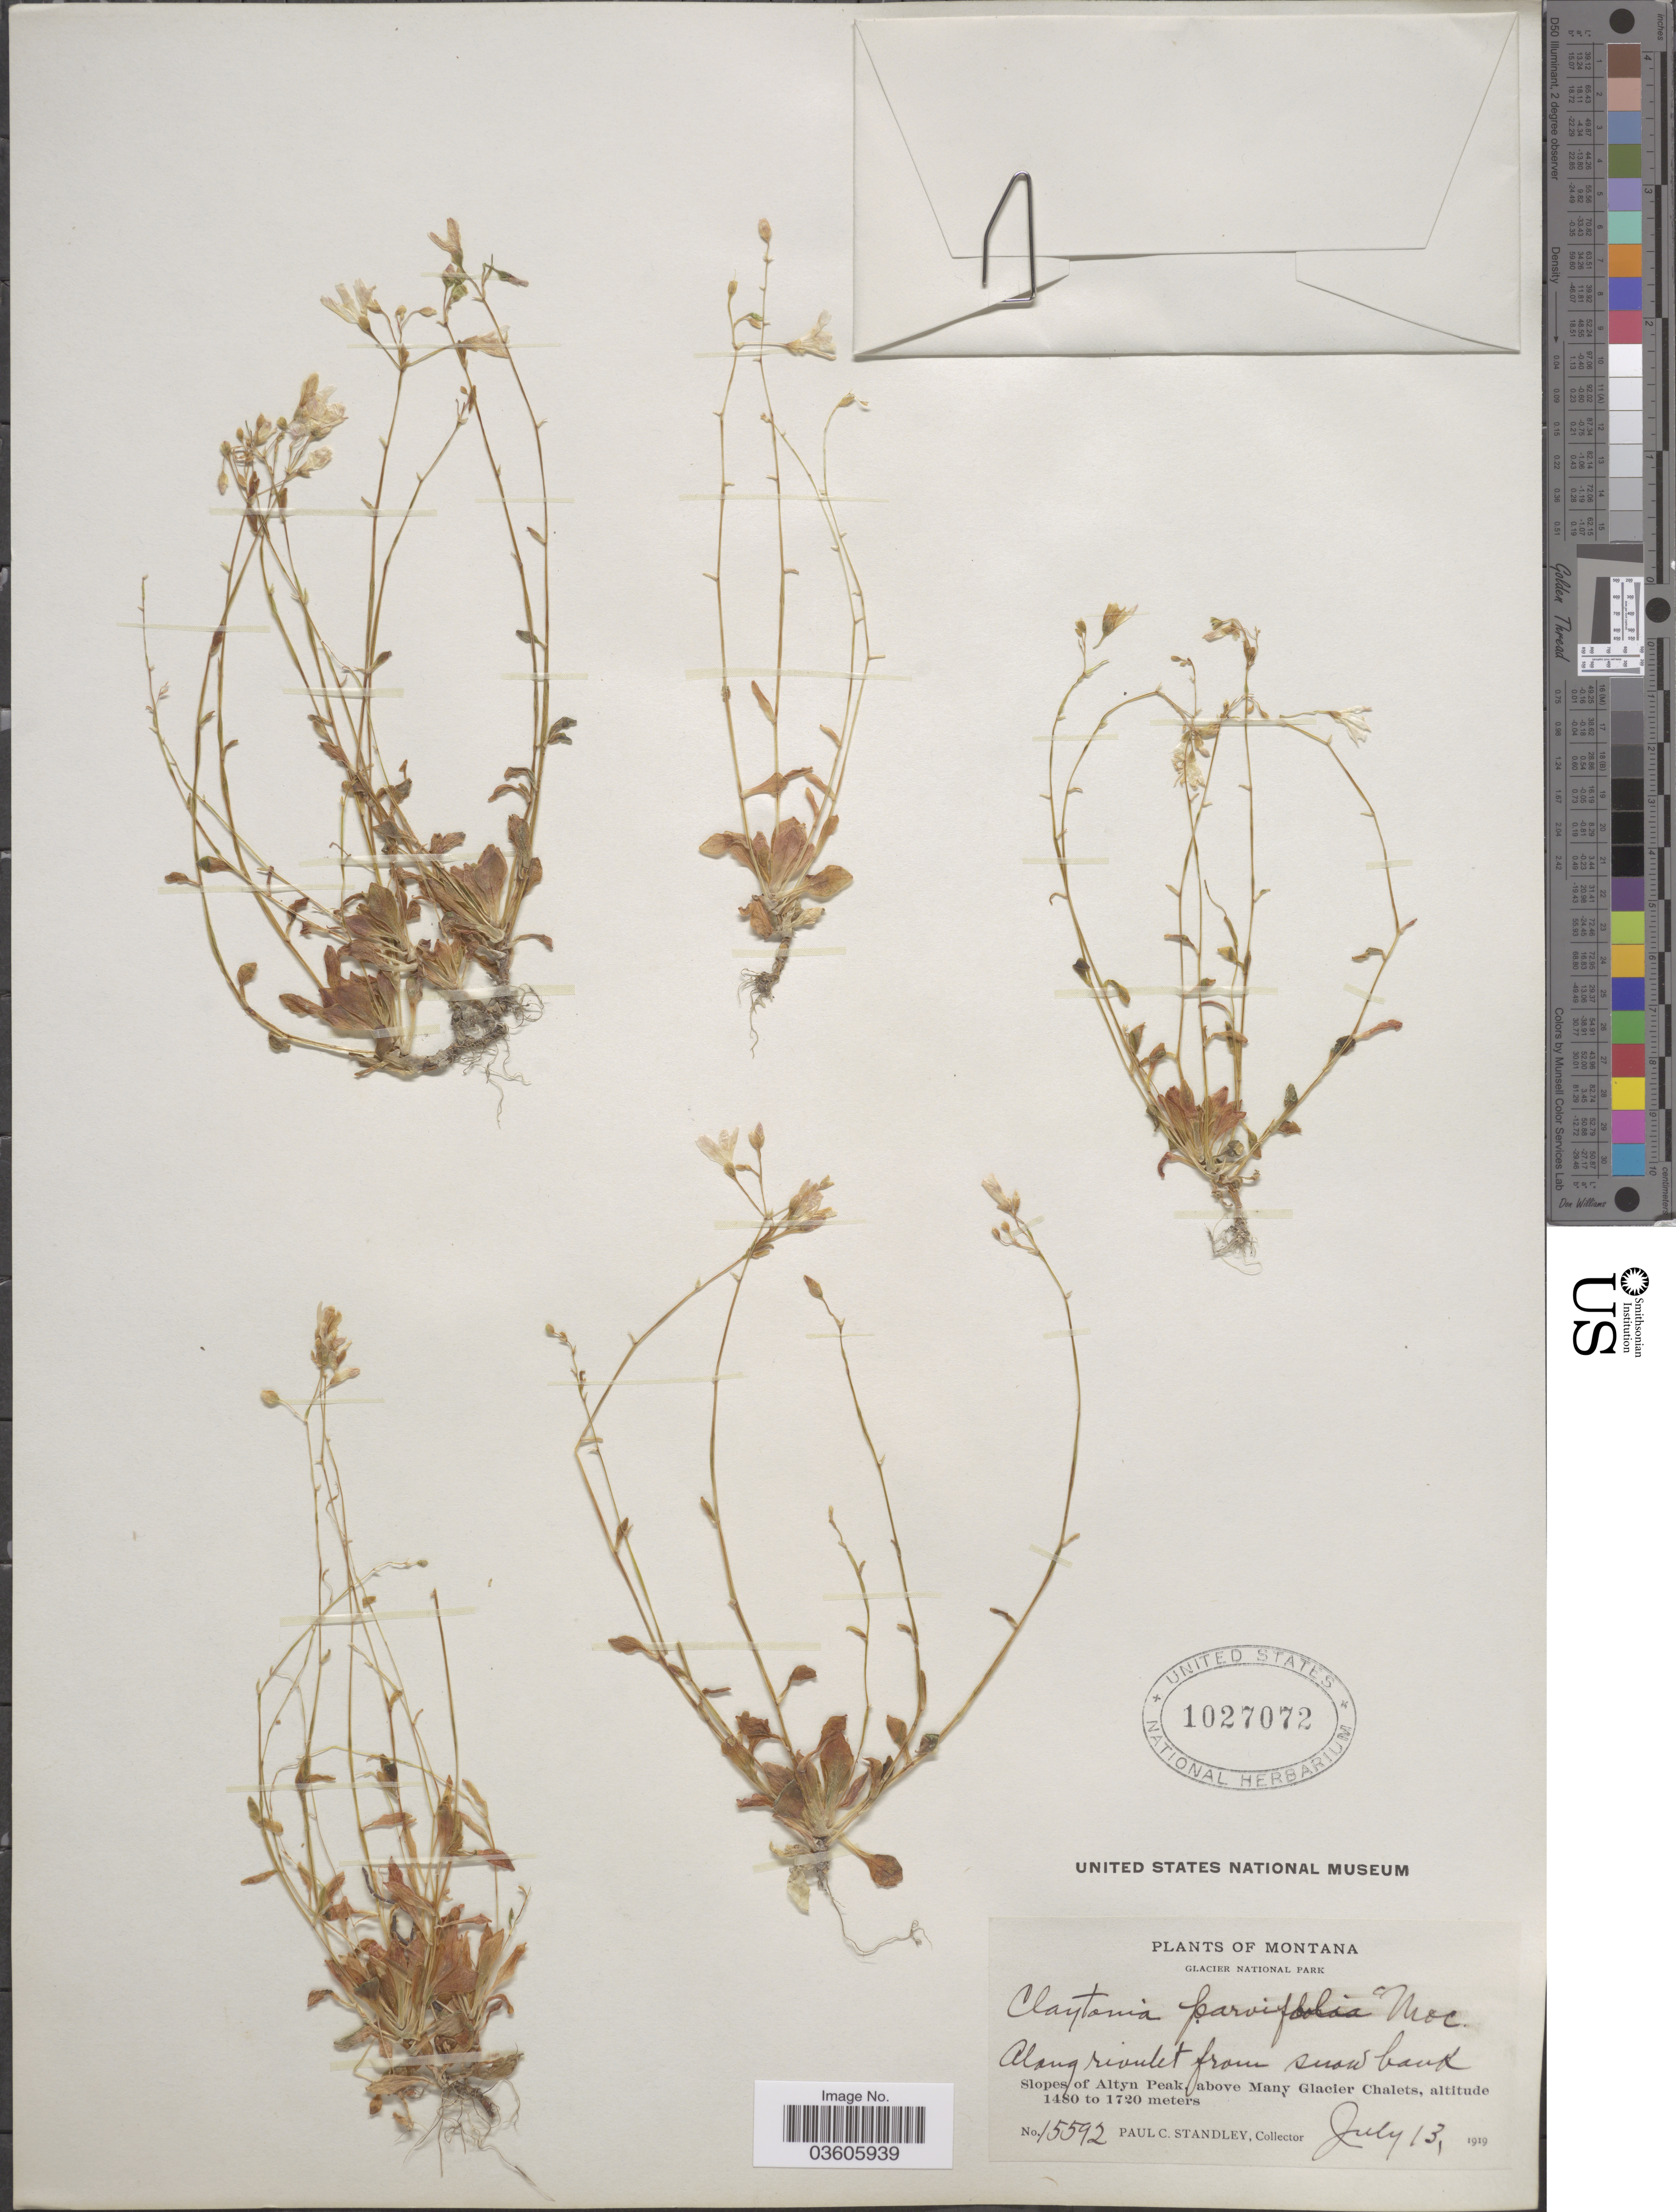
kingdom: Plantae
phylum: Tracheophyta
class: Magnoliopsida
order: Caryophyllales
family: Montiaceae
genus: Montia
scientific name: Montia parvifolia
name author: (Moc. ex DC.) Greene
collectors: P. C. Standley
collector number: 15592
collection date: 1919-07-13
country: United States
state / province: Montana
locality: Glacier National Park. Slopes of Altyn Peak, above Many Glacier Chalets.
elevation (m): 1480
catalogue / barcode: US 1027072